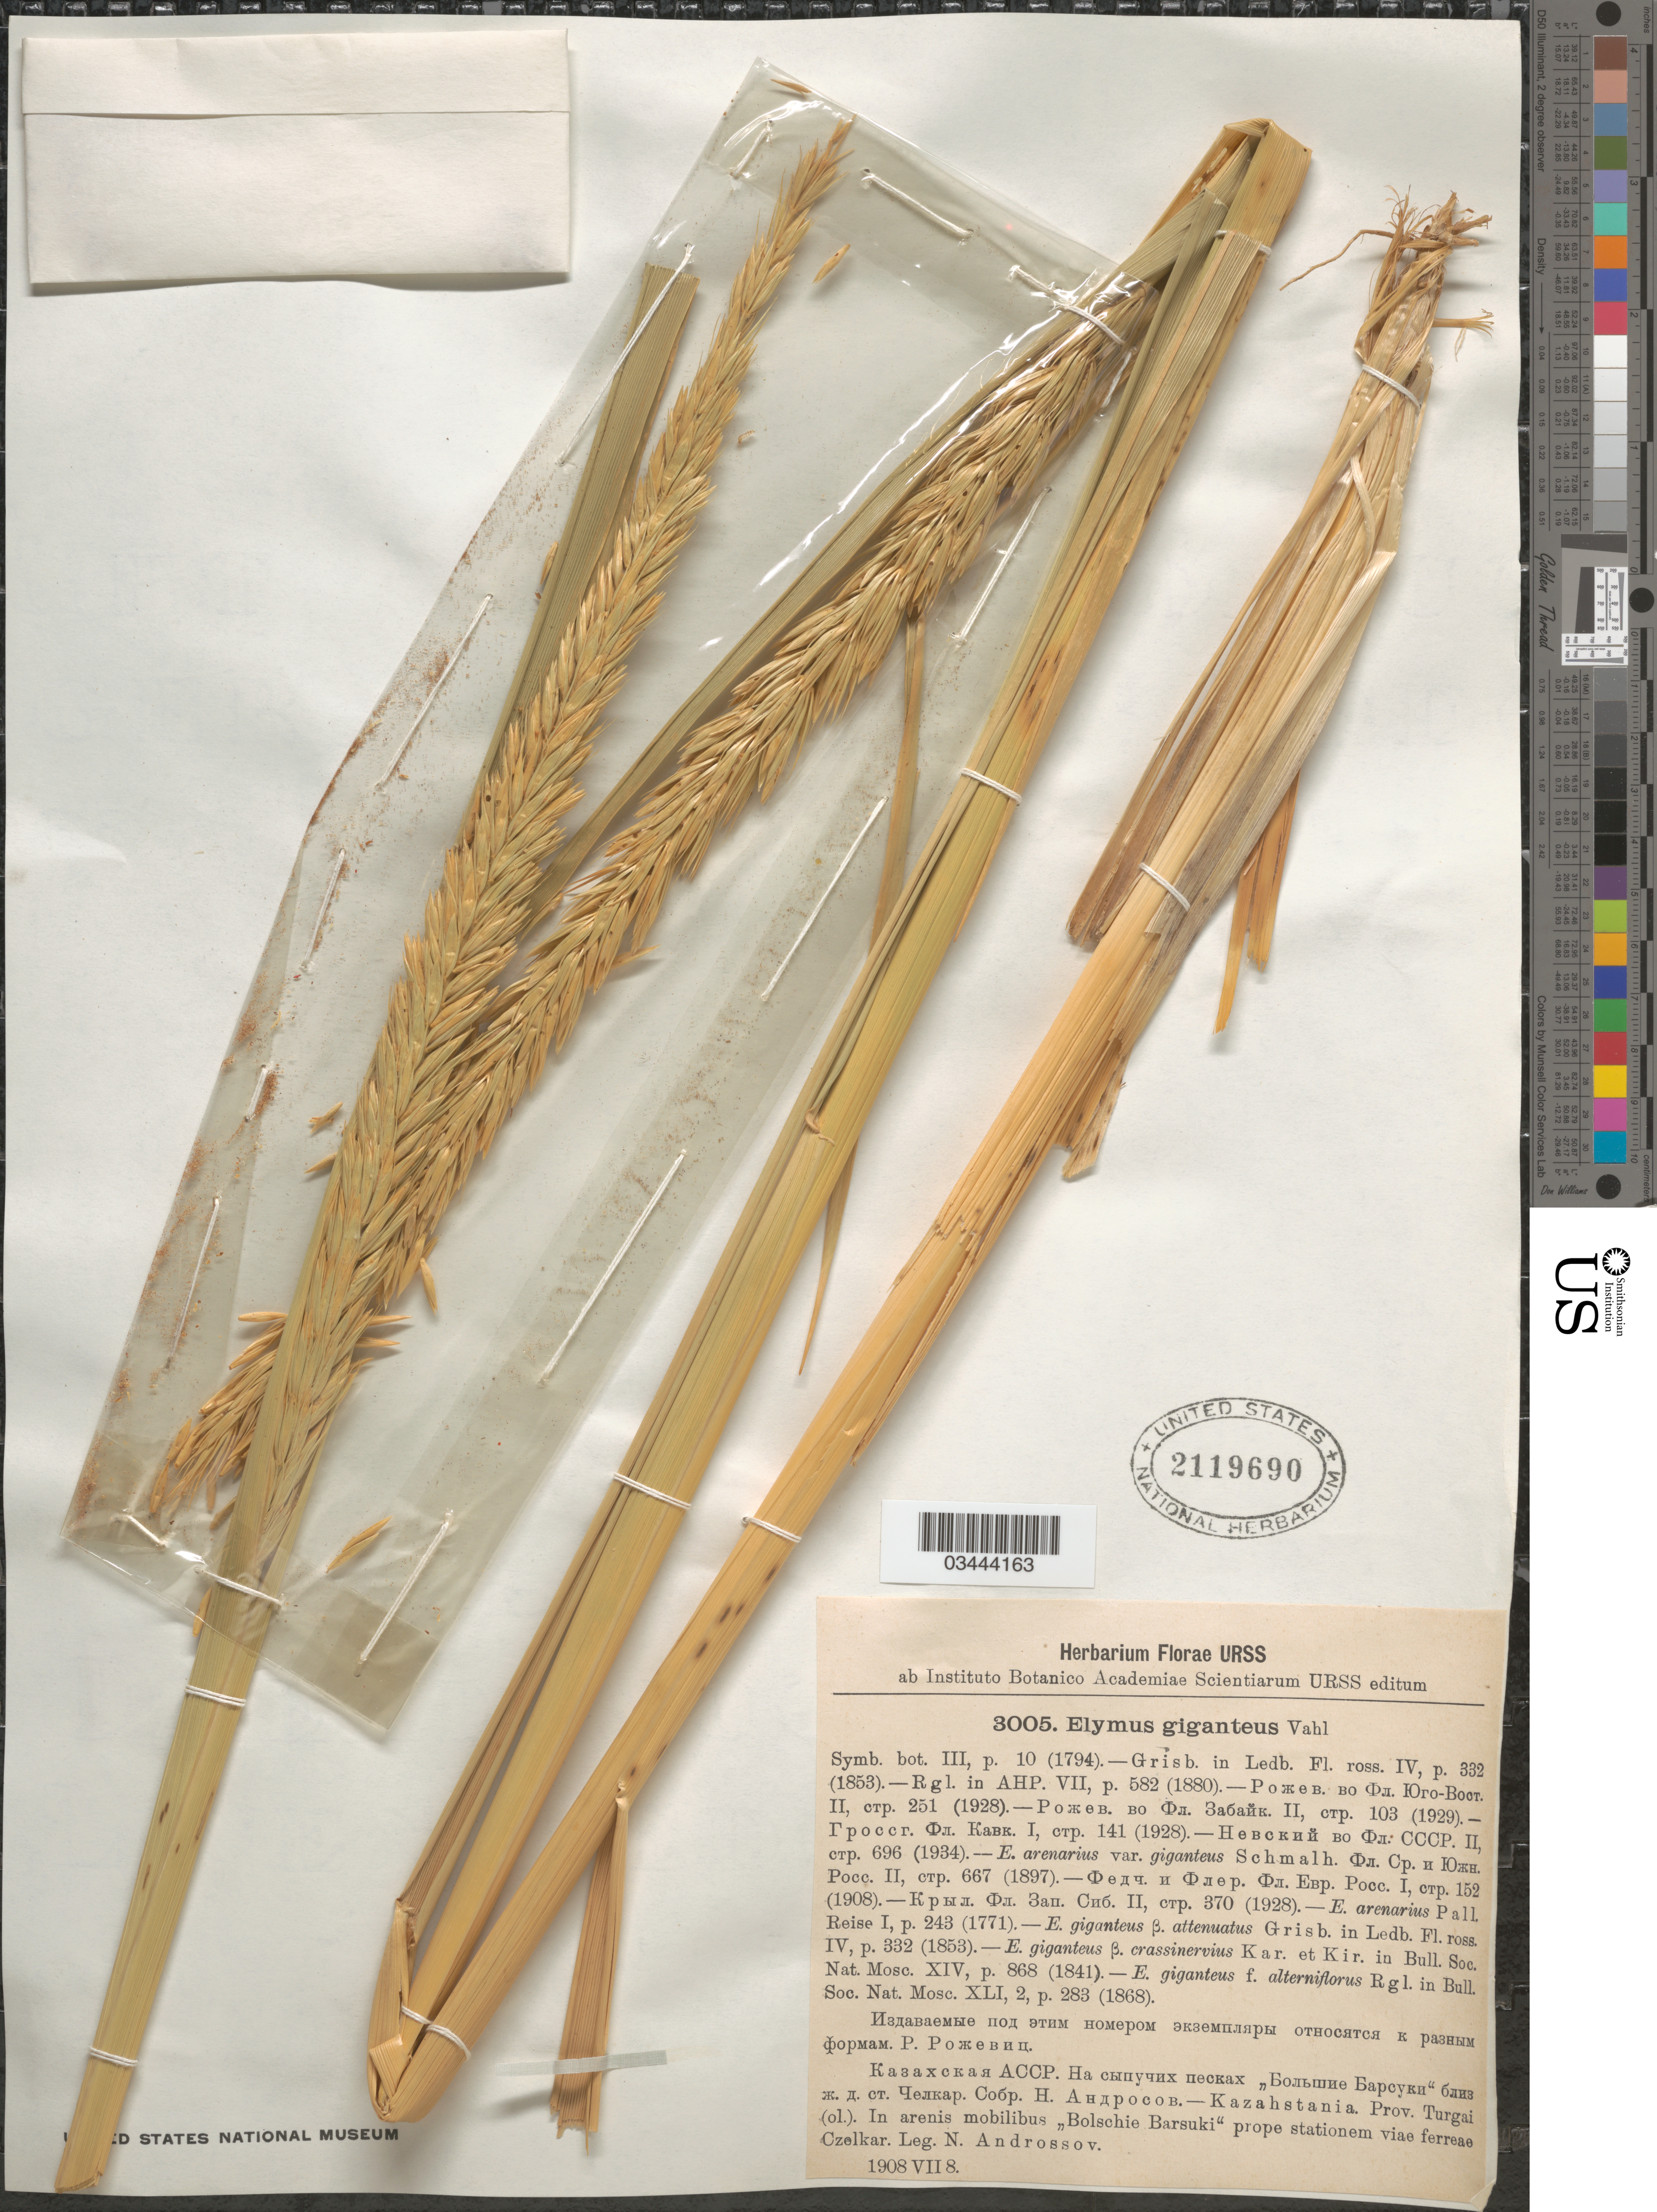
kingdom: Plantae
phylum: Tracheophyta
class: Liliopsida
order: Poales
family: Poaceae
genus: Leymus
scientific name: Leymus racemosus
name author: (Lam.) Tzvelev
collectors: N. Androssov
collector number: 3005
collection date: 1908-07-08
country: Kazakhstan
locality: Kazahstania. Prov. Turgai (ol.). In arenis mobilibus "Bolschie Barsuki" prope stationem viae ferreae Czelkar.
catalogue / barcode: US 2119690